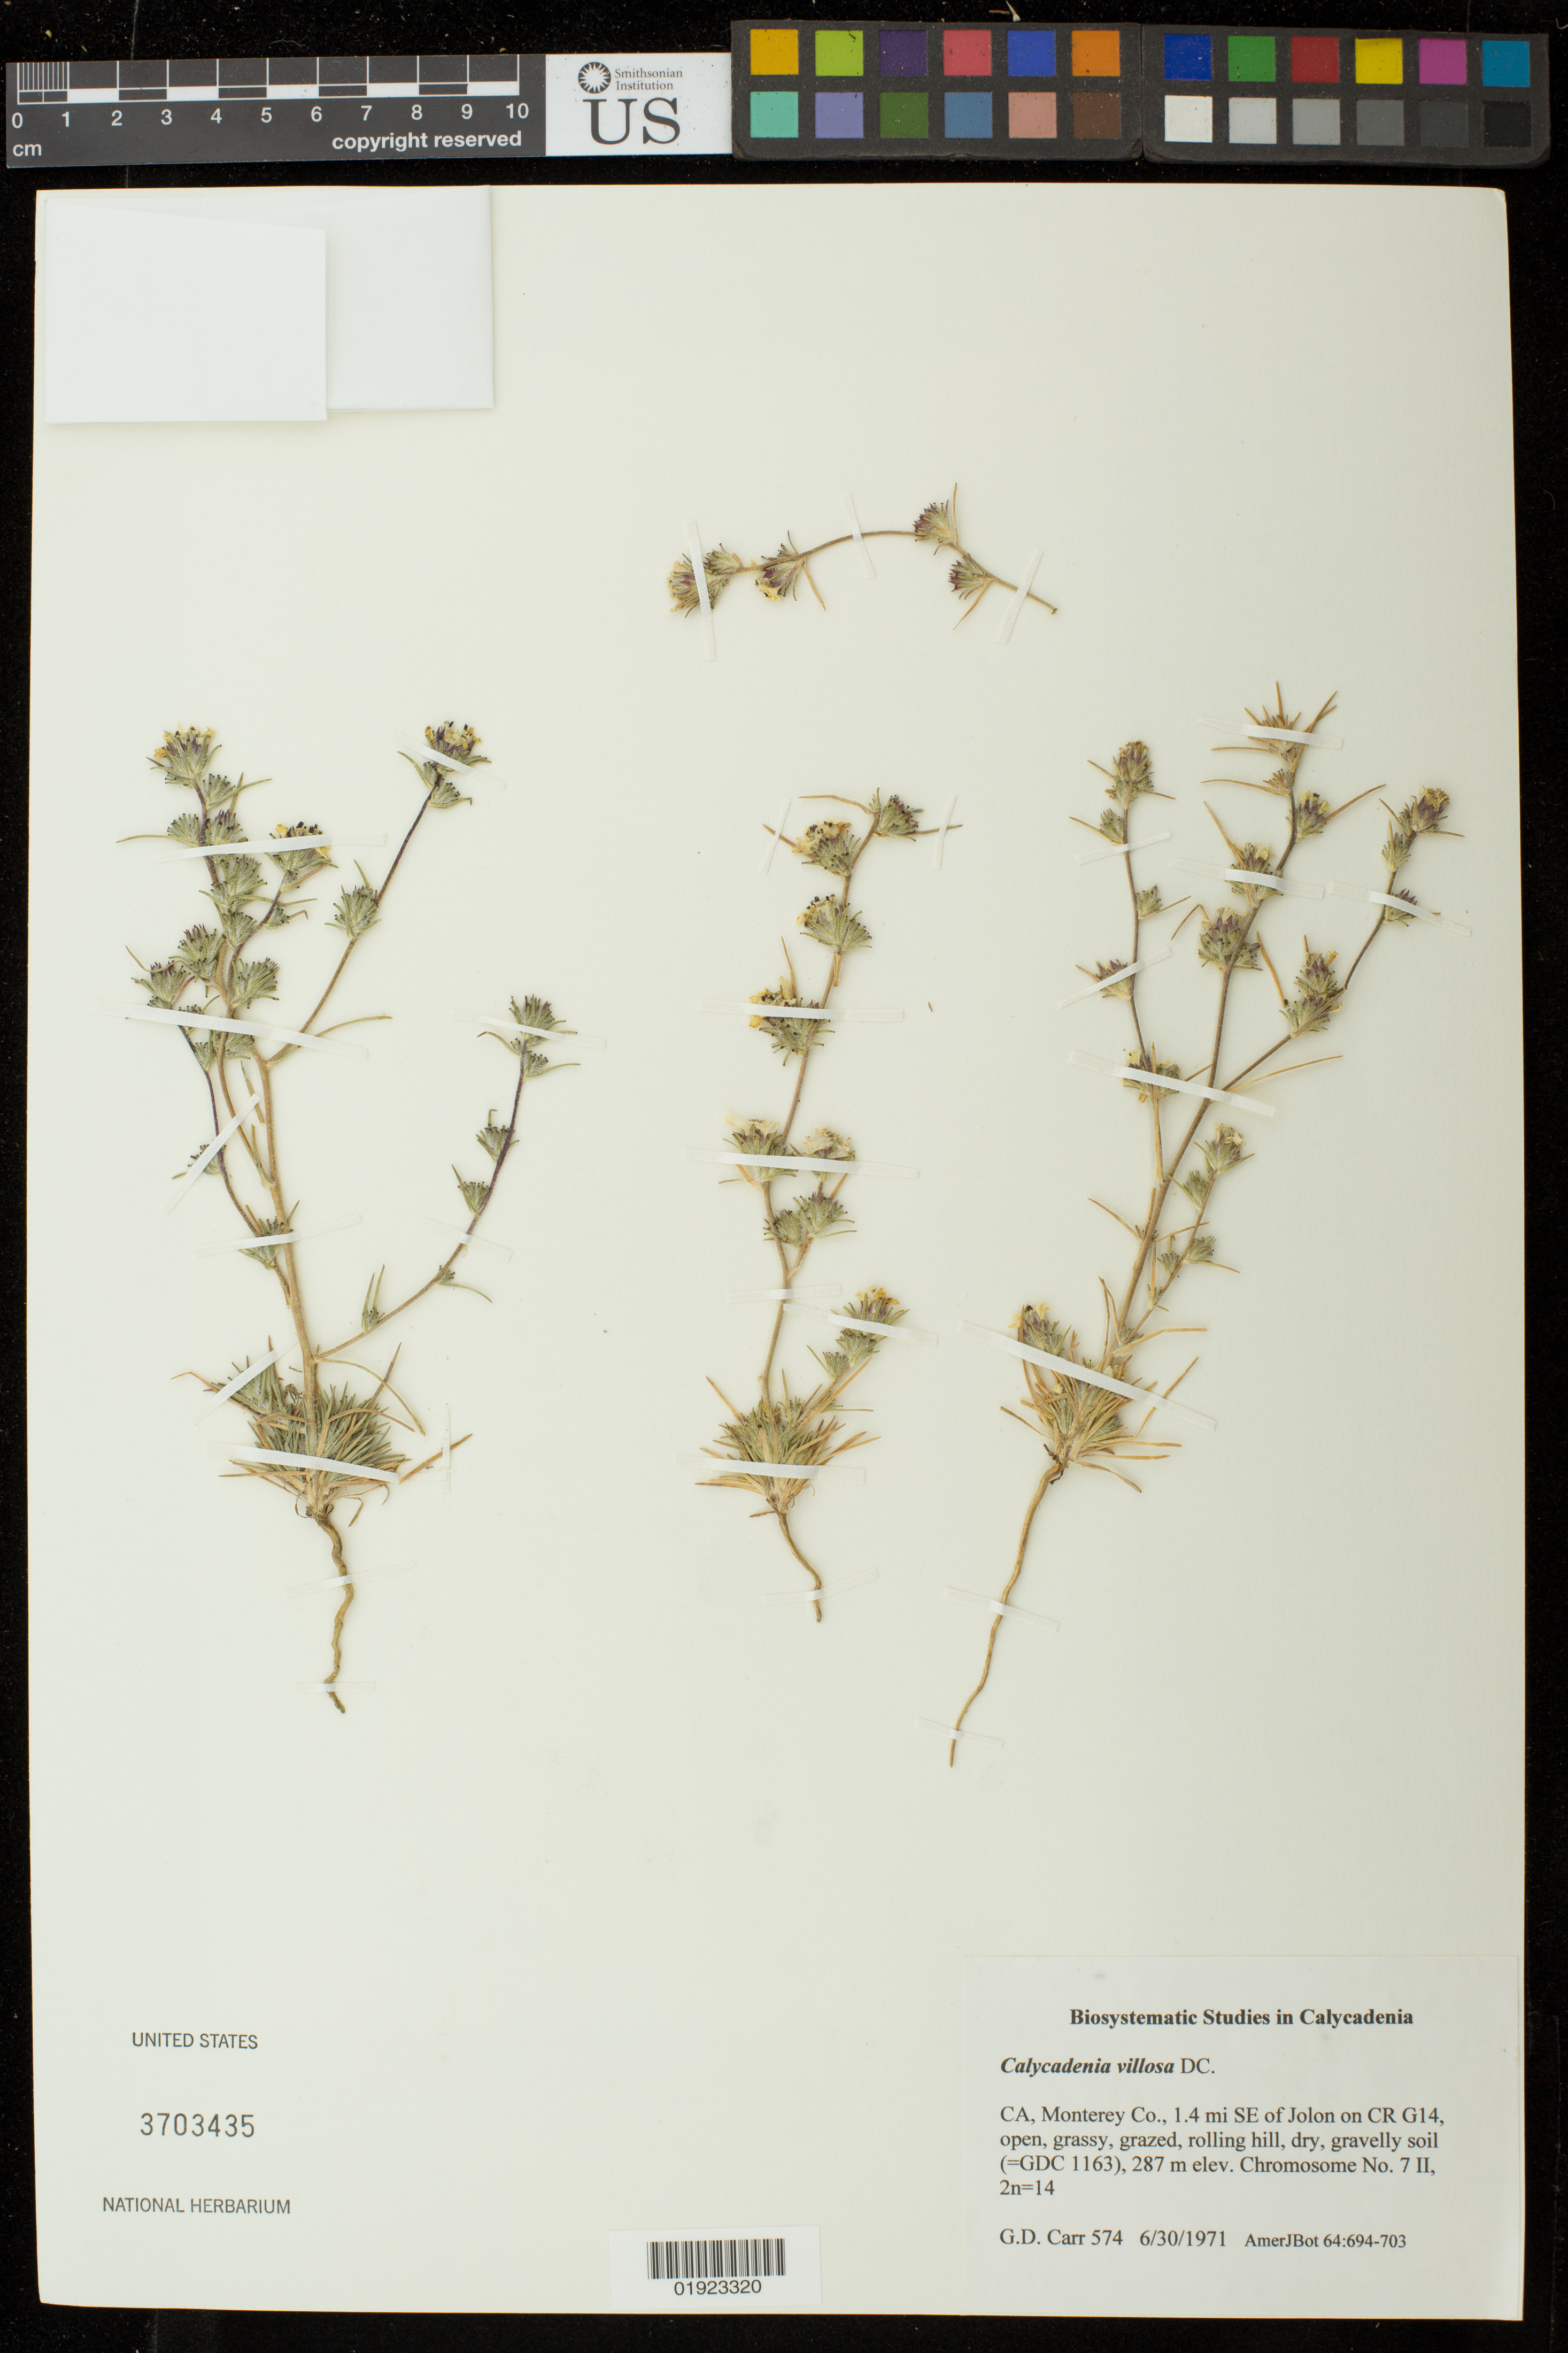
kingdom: Plantae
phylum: Tracheophyta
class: Magnoliopsida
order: Asterales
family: Asteraceae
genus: Calycadenia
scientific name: Calycadenia villosa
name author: DC.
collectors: G. D. Carr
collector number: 574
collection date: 1971-06-30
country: United States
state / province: California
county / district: Monterey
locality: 1.4 mi Se of Jolon on CR G14.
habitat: Open, grassy, grazed rolling hill, dry gravelly soil.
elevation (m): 287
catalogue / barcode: US 3703435